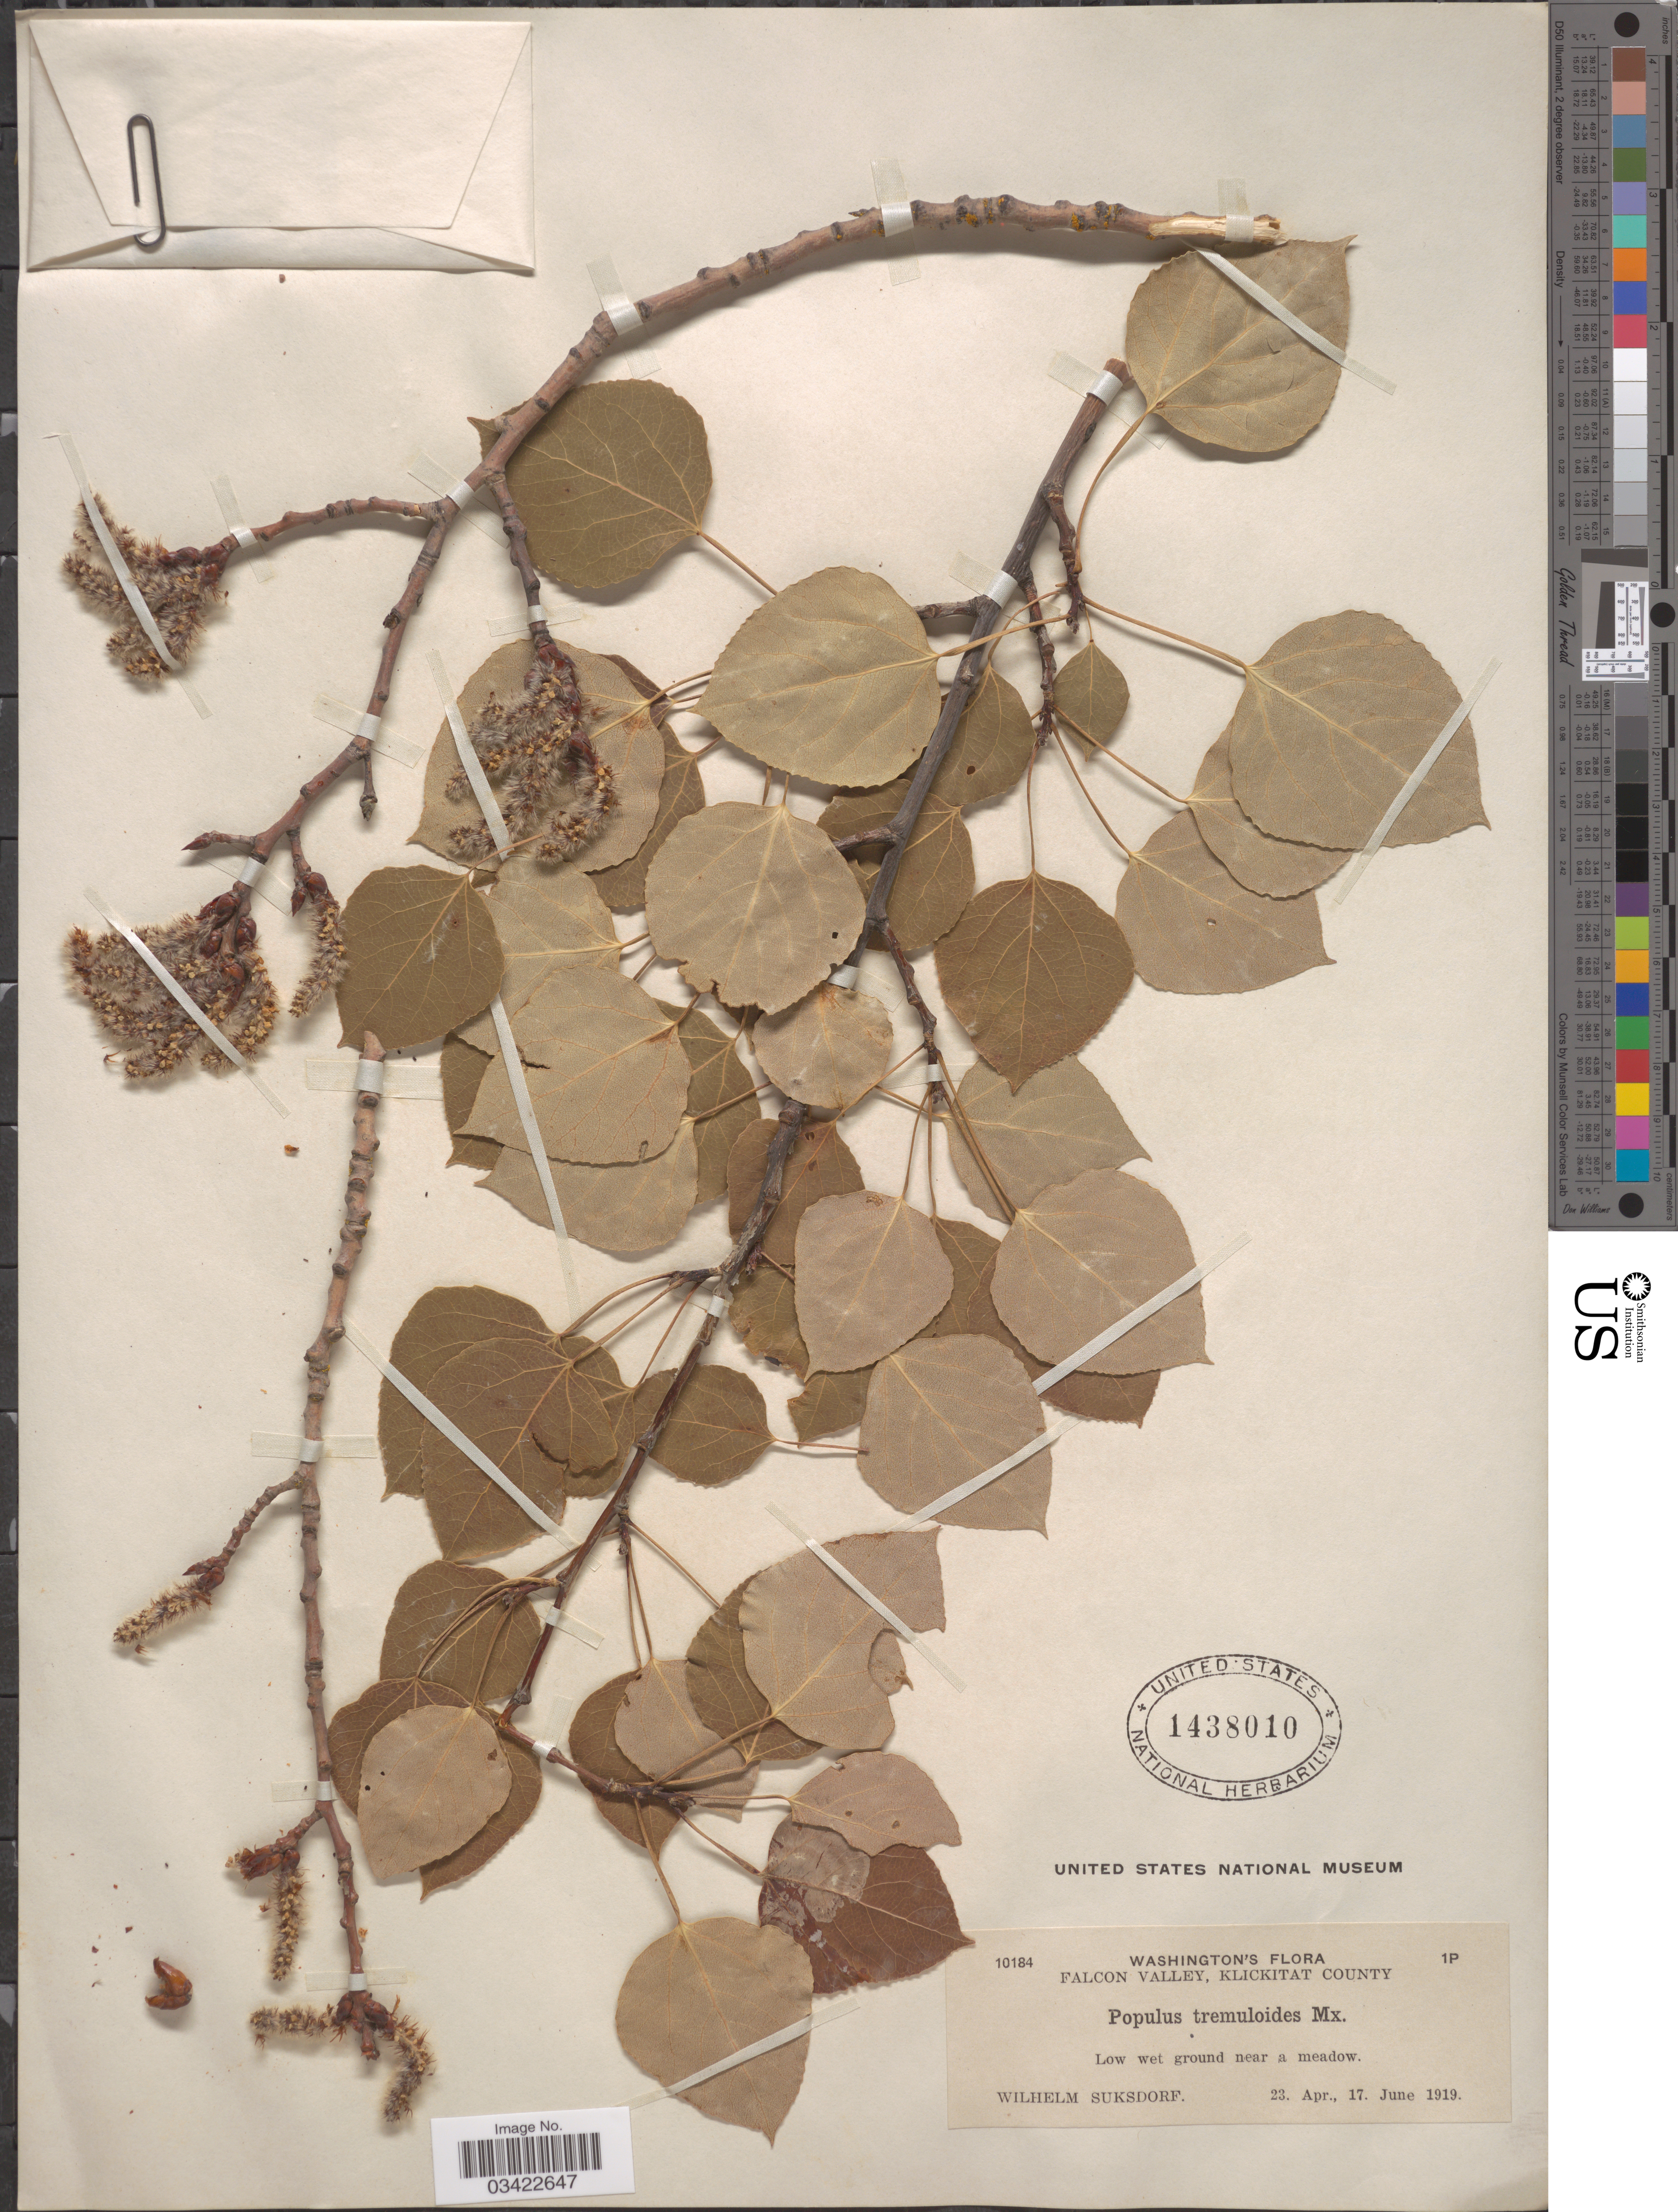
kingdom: Plantae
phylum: Tracheophyta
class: Magnoliopsida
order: Malpighiales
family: Salicaceae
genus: Populus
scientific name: Populus tremuloides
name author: Michx.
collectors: W. N. Suksdorf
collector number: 10184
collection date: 1919-04-23/1919-06-17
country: United States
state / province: Washington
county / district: Klickitat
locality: Falcon Valley, Klickitat County. Low wet ground near a meadow.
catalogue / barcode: US 1438010